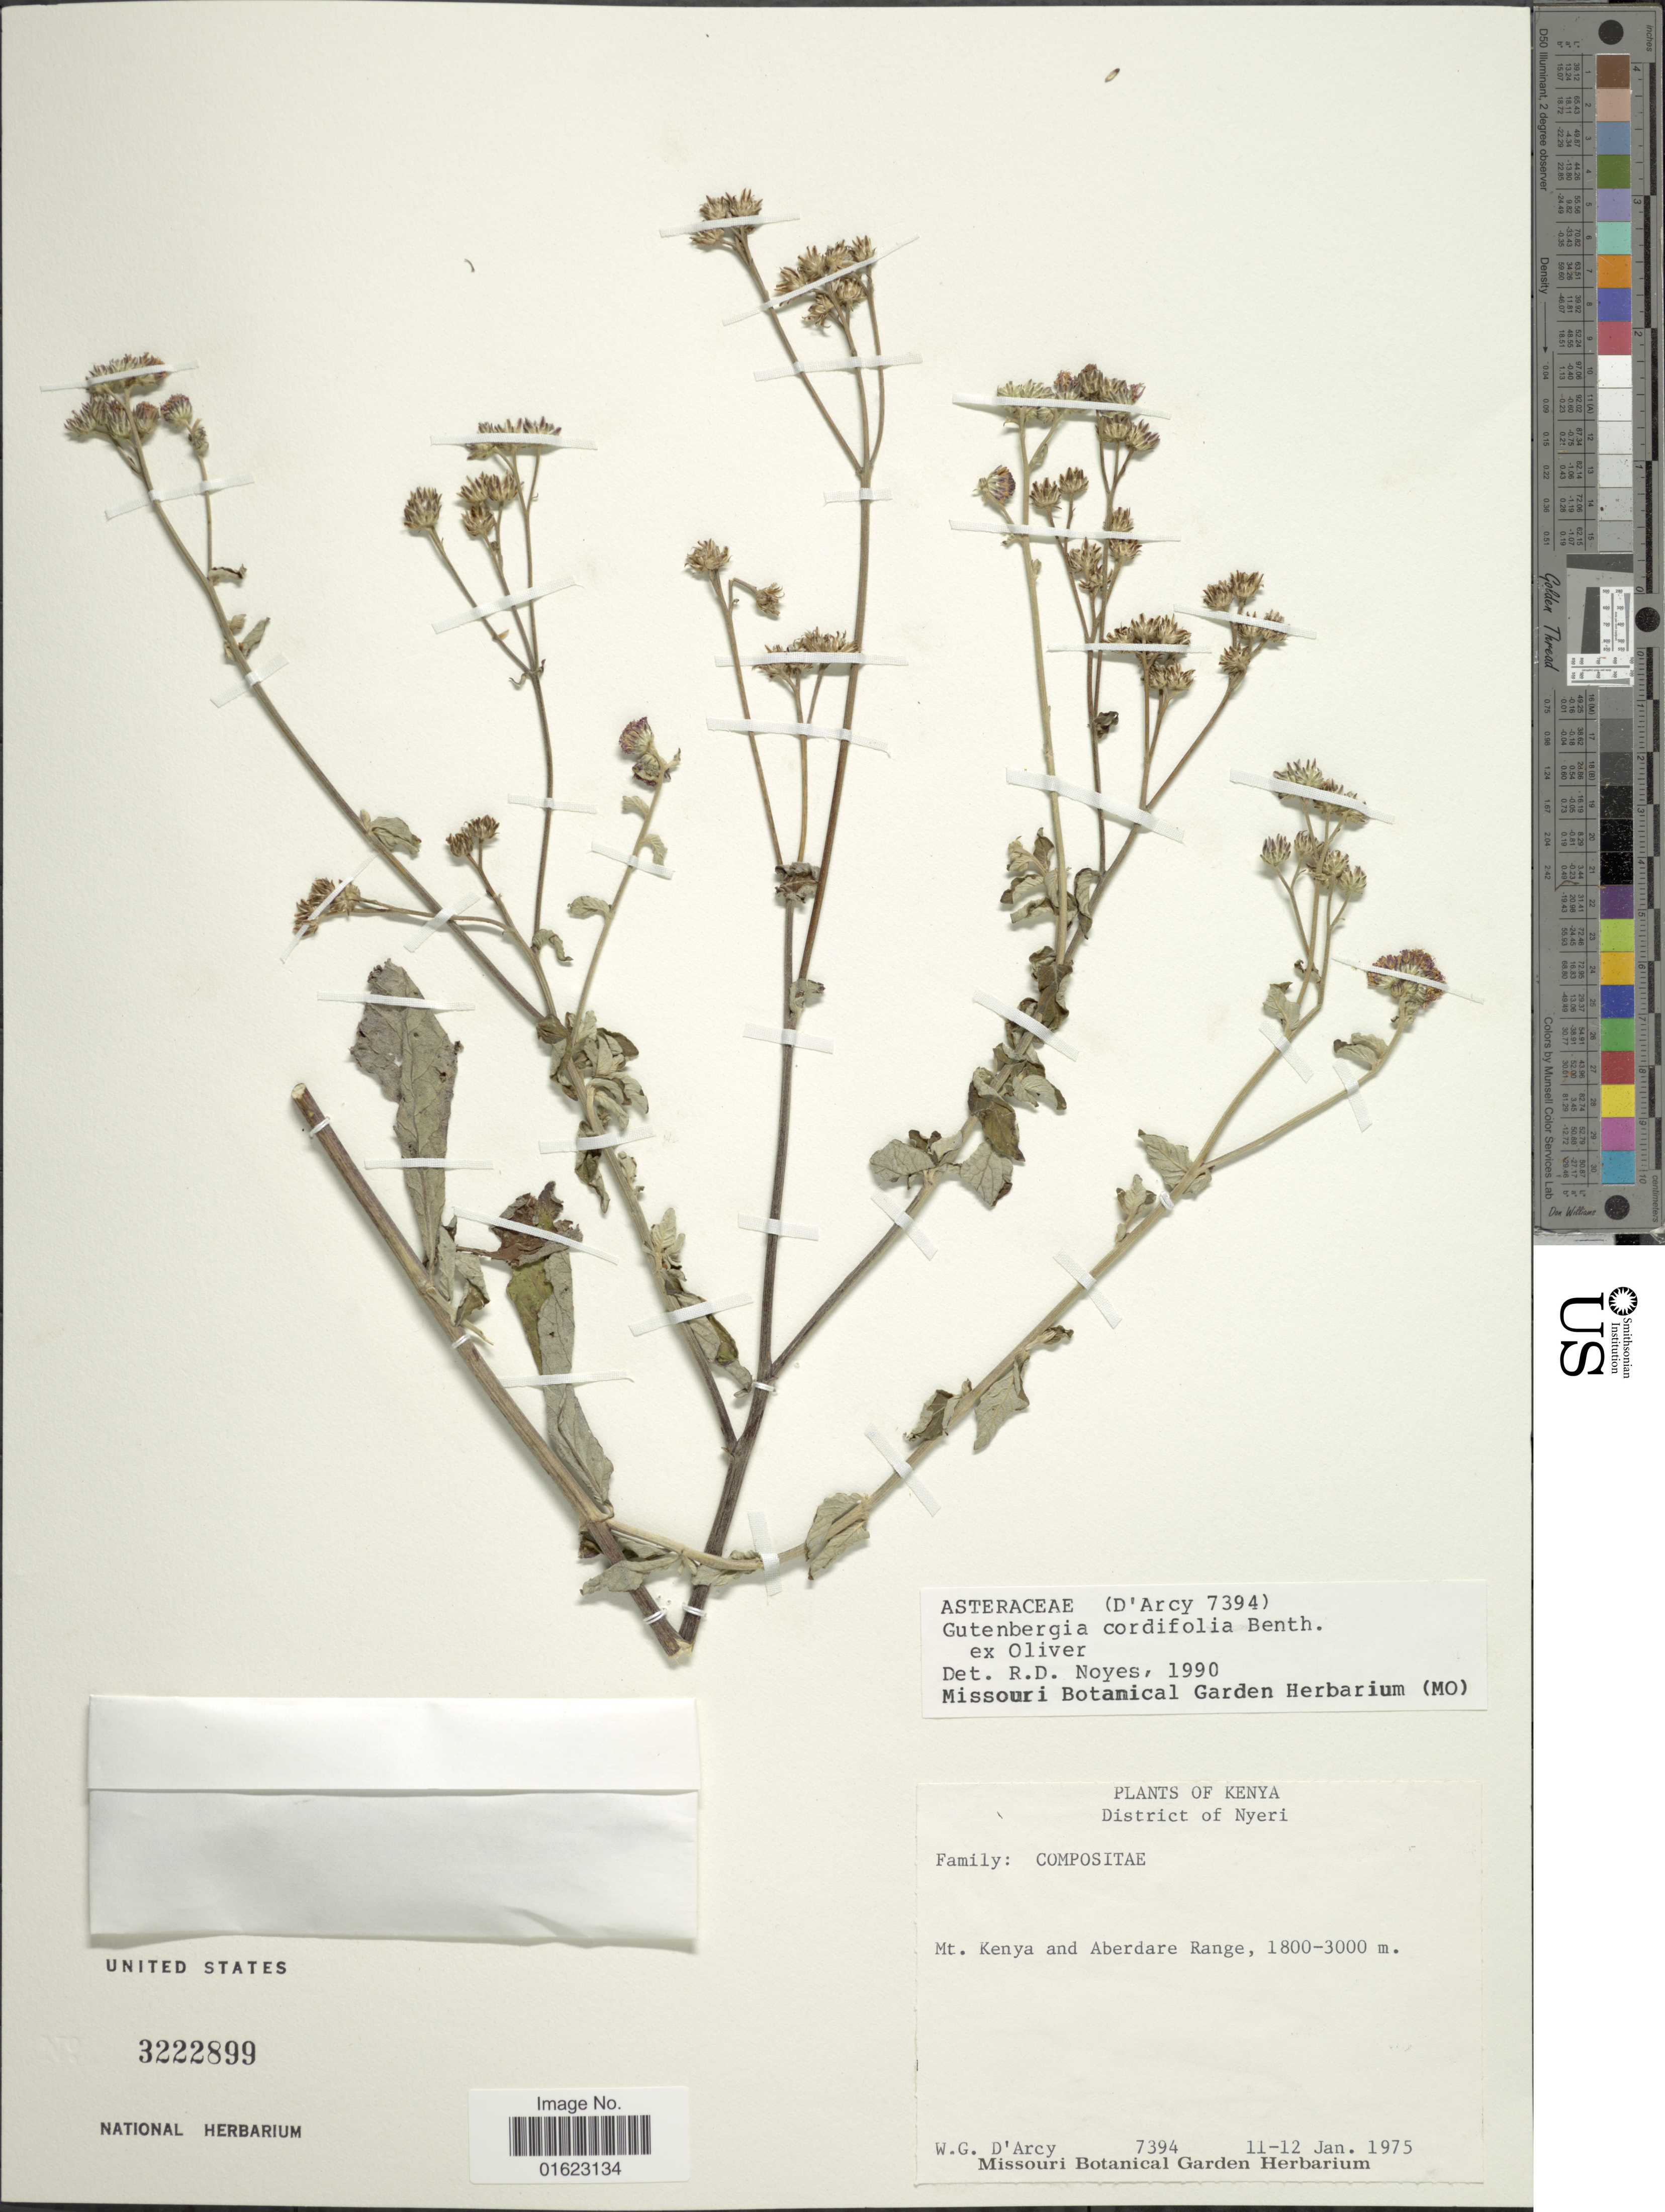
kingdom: Plantae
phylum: Tracheophyta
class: Magnoliopsida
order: Asterales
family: Asteraceae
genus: Gutenbergia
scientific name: Gutenbergia cordifolia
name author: Benth. ex Oliv.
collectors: W. G. D'Arcy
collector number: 7394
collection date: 1975-01-11/1975-01-12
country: Kenya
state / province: Nyeri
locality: Kenya. District of Nyeri. Mt. Kenya and Aberdare Range.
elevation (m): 1800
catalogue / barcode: US 3222899